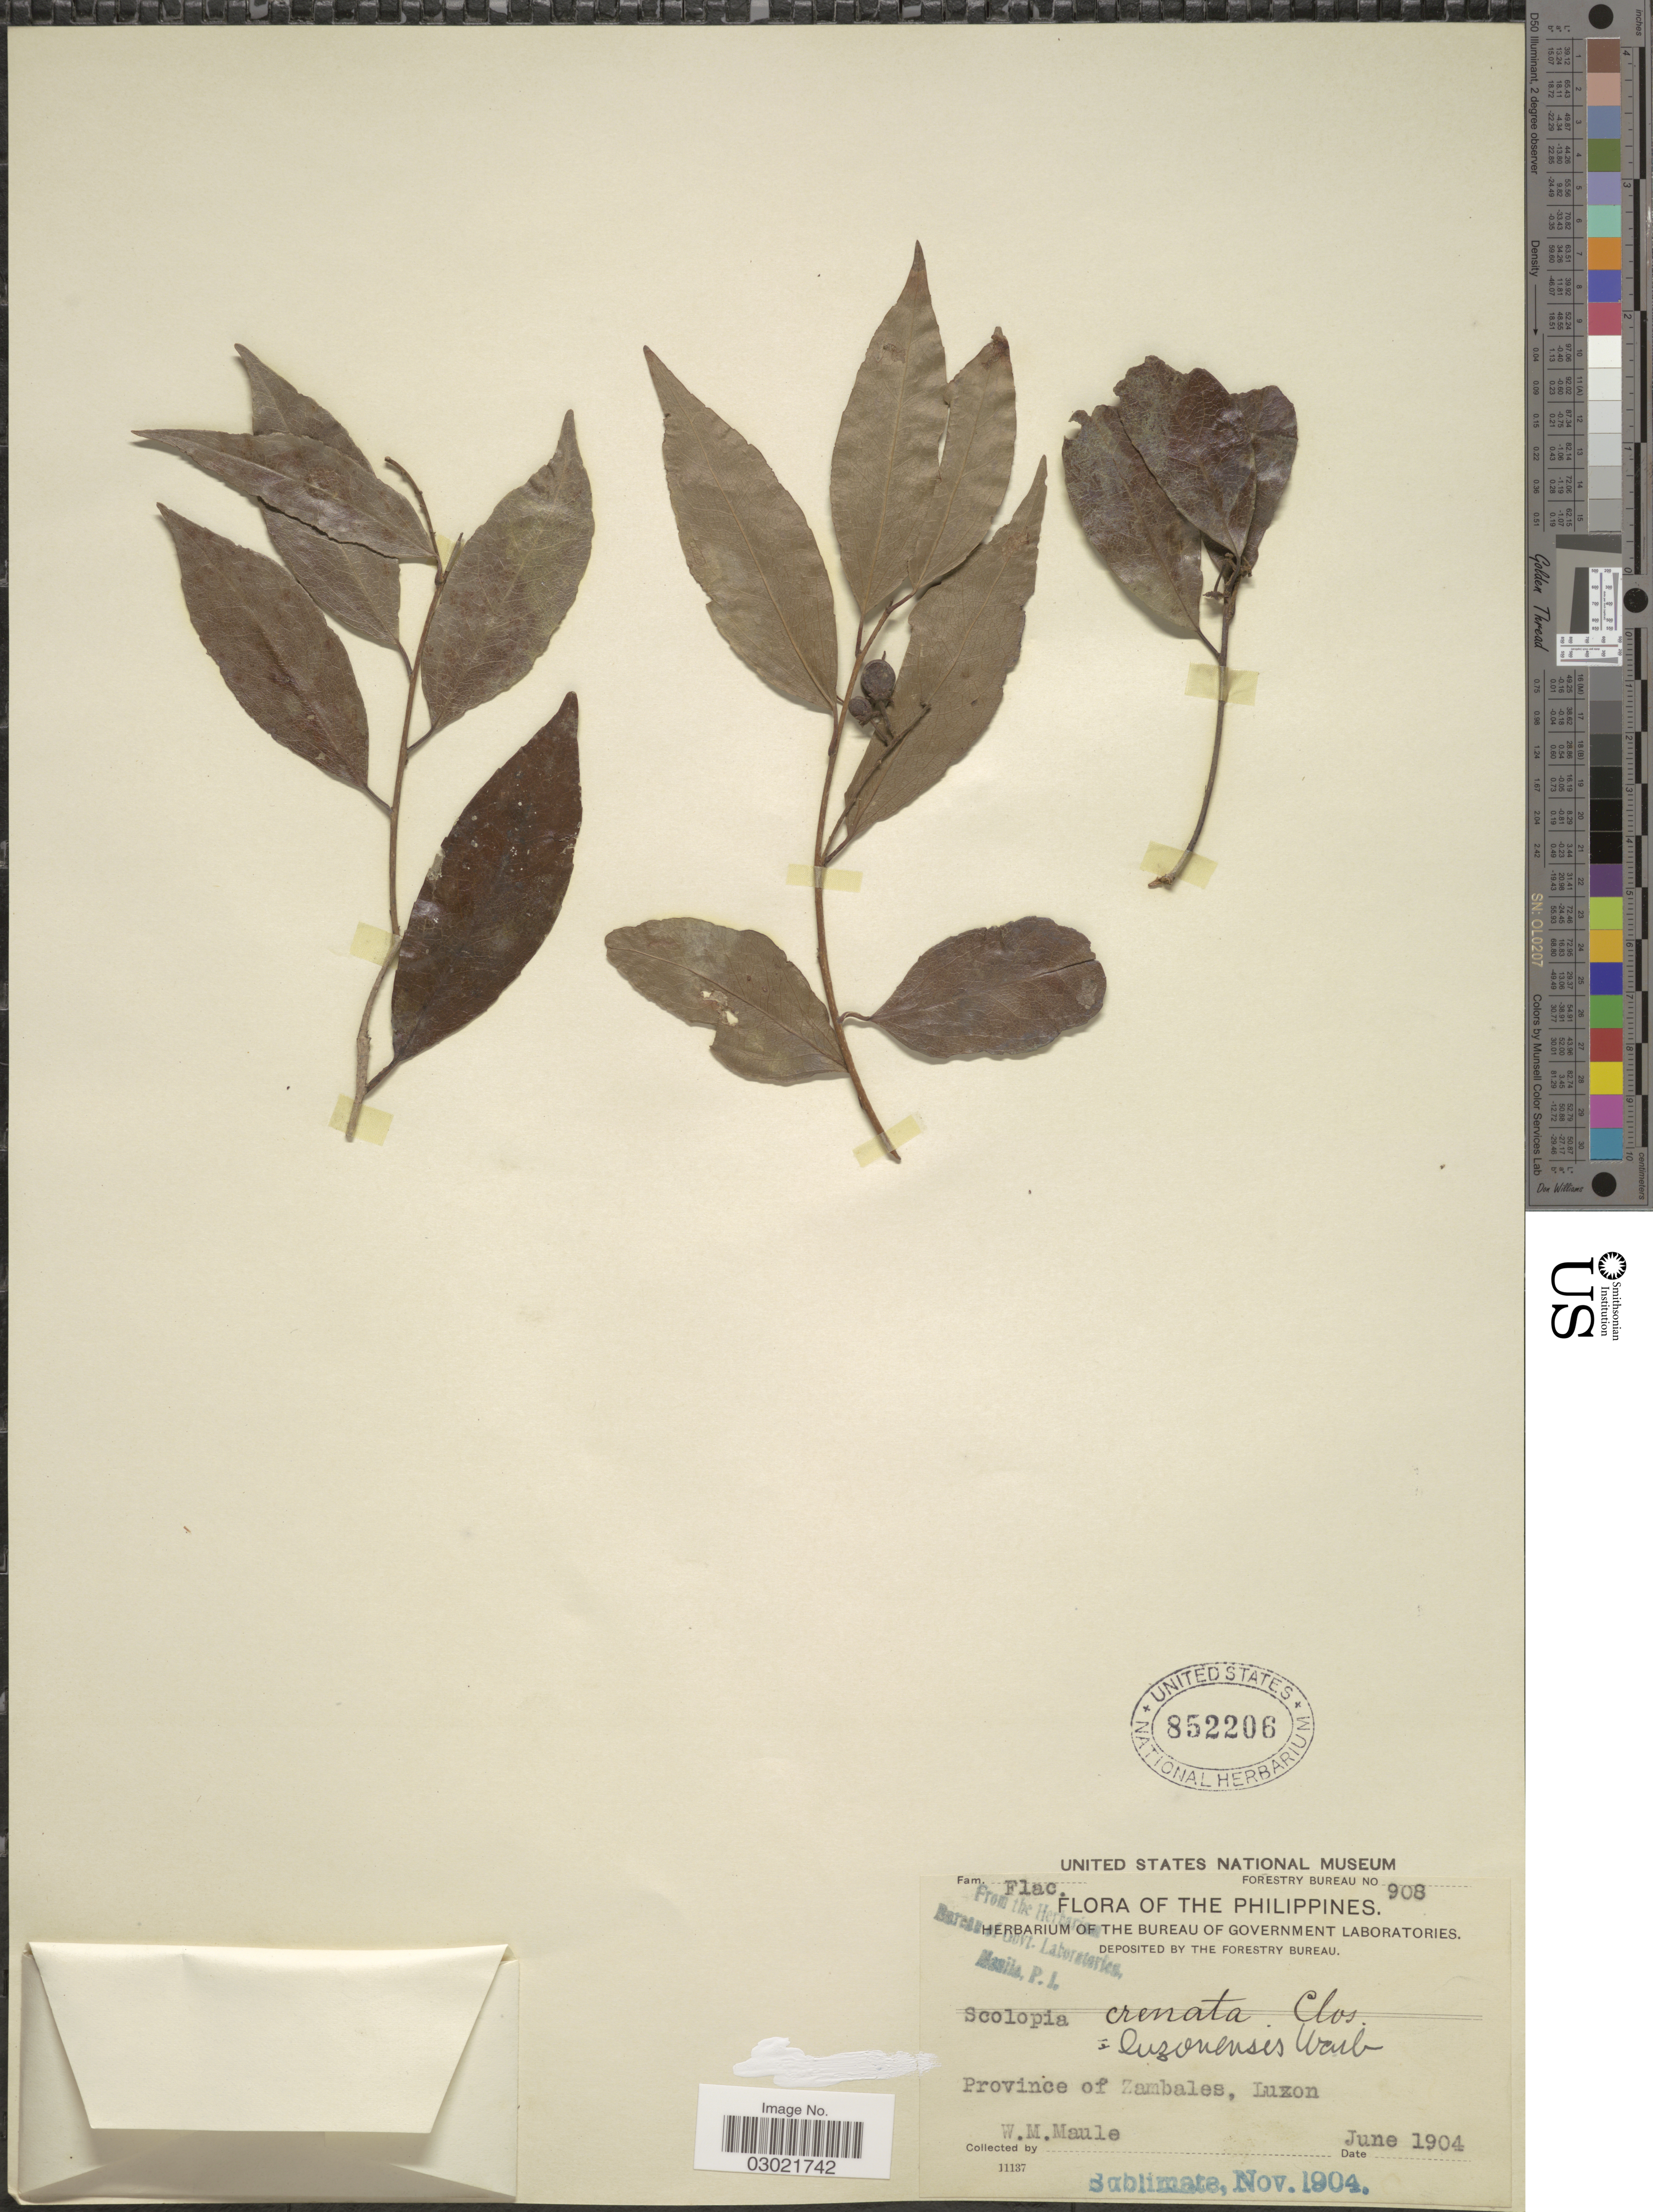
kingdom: Plantae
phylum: Tracheophyta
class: Magnoliopsida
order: Malpighiales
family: Salicaceae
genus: Scolopia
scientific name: Scolopia luzonensis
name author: (C. Presl) Warb.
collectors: W. Maule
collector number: Forestry Bureau 908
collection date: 1904-06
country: Philippines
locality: Province of Zambales, Luzon.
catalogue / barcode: US 852206